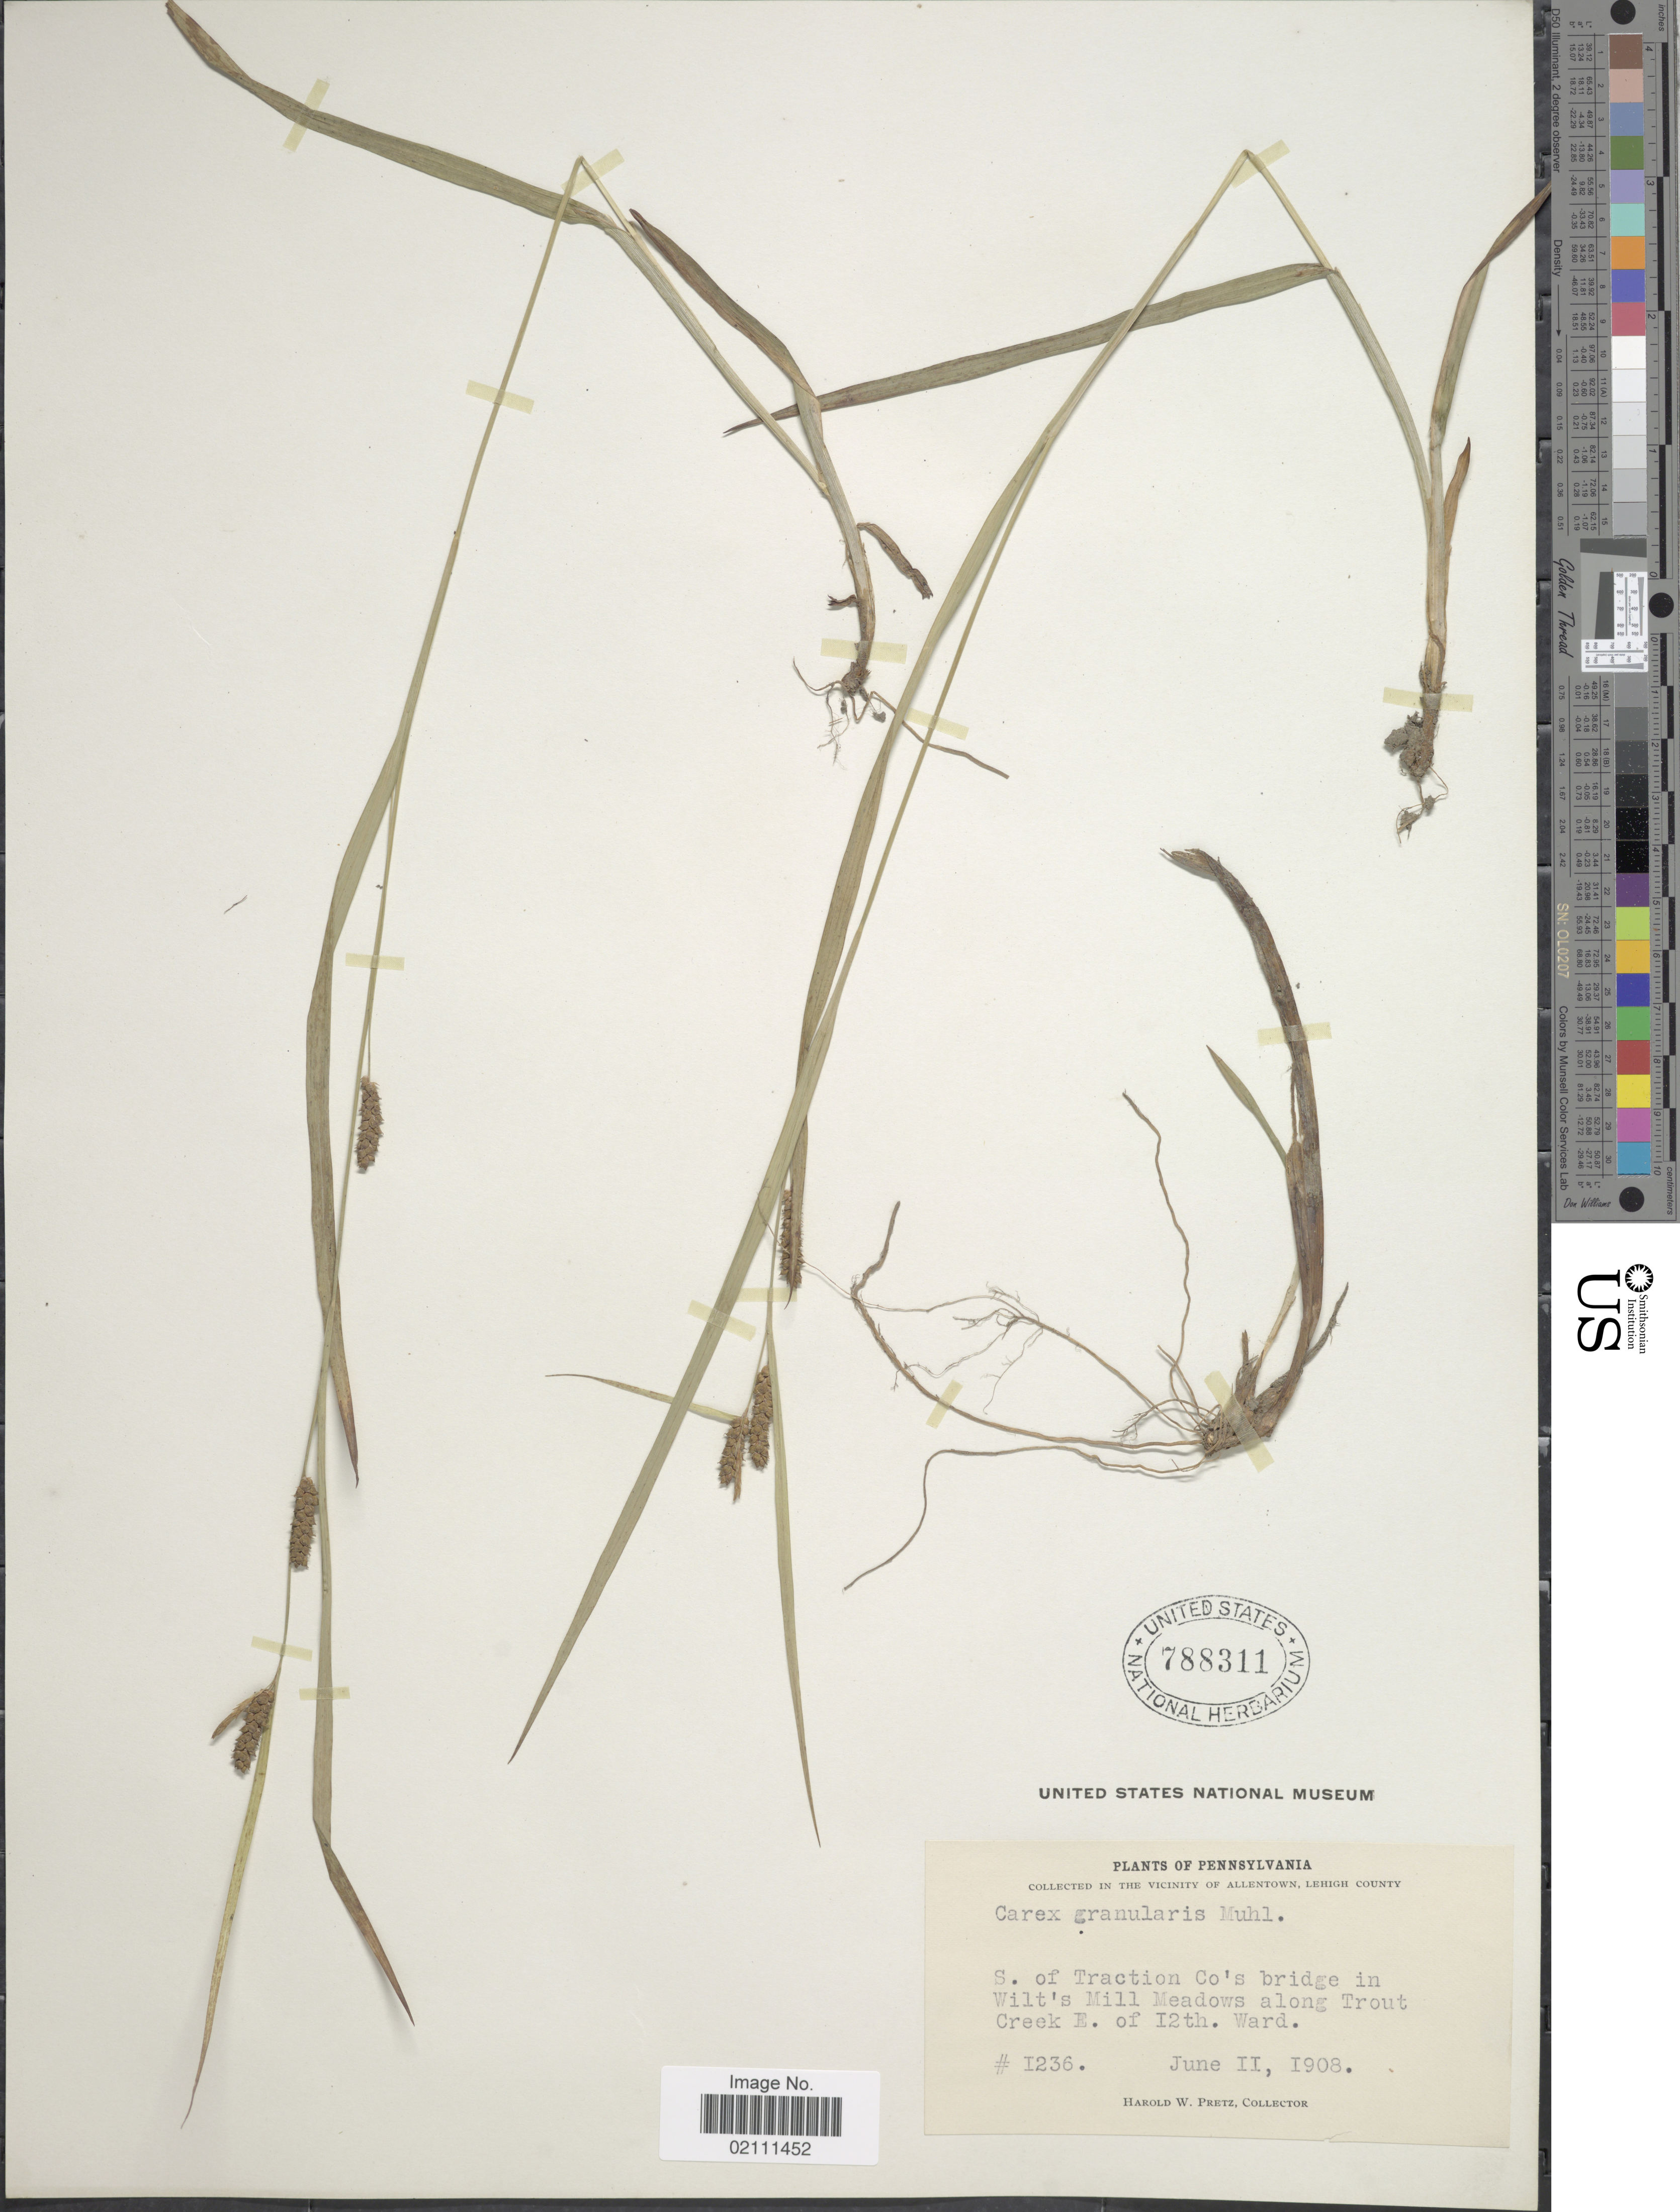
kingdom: Plantae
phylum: Tracheophyta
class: Liliopsida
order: Poales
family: Cyperaceae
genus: Carex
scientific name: Carex granularis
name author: Muhl. ex Willd.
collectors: H. W. Pretz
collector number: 1236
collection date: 1908-06-11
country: United States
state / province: Pennsylvania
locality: In the vicinity of Allentown, Lehigh County, S. of Traction Co's bridge in Wilt's Mill Meadows along Trout Creek E. of 12rh. Ward.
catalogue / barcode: US 788311